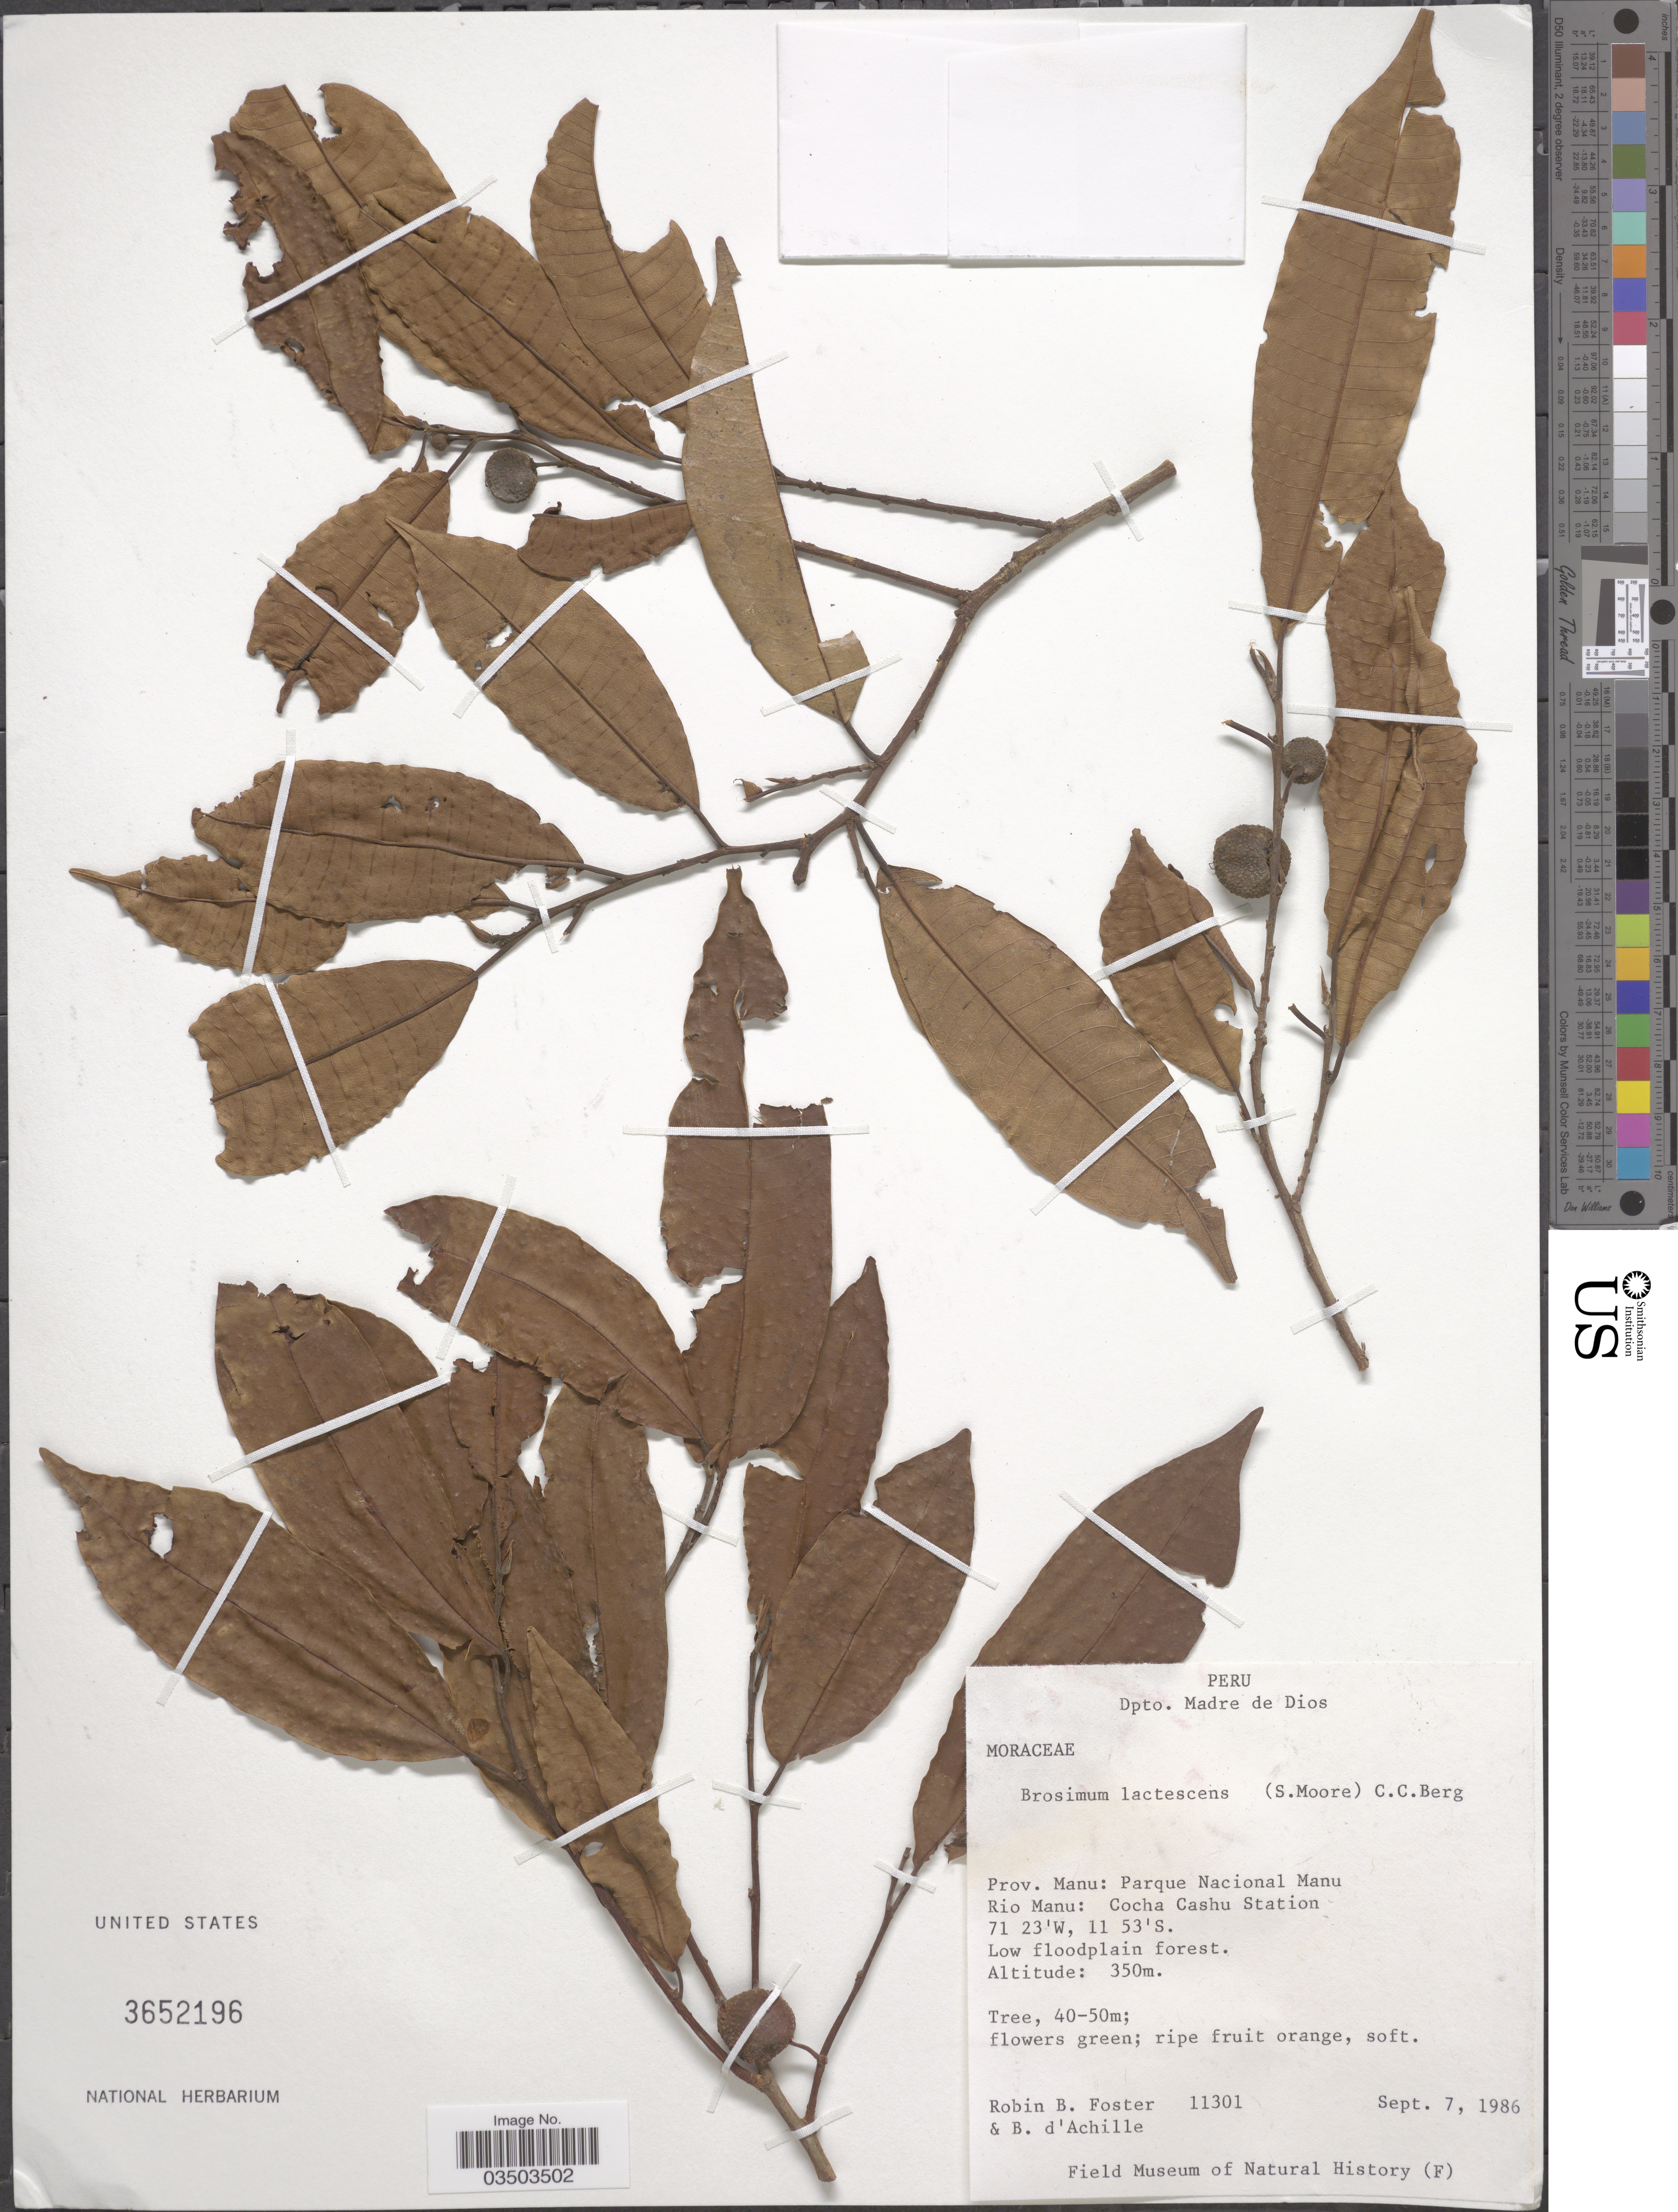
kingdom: Plantae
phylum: Tracheophyta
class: Magnoliopsida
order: Rosales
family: Moraceae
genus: Brosimum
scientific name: Brosimum lactescens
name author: (S. Moore) C.C. Berg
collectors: R. B. Foster & B. d'Achille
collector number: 11301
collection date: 1986-09-07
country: Peru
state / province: Madre de Dios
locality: Dpto. Madre de Dios. Prov. Manu: Parque Nacional Manu. Rio Manu: Cocha Cashu Station.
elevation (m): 350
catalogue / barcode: US 3652196